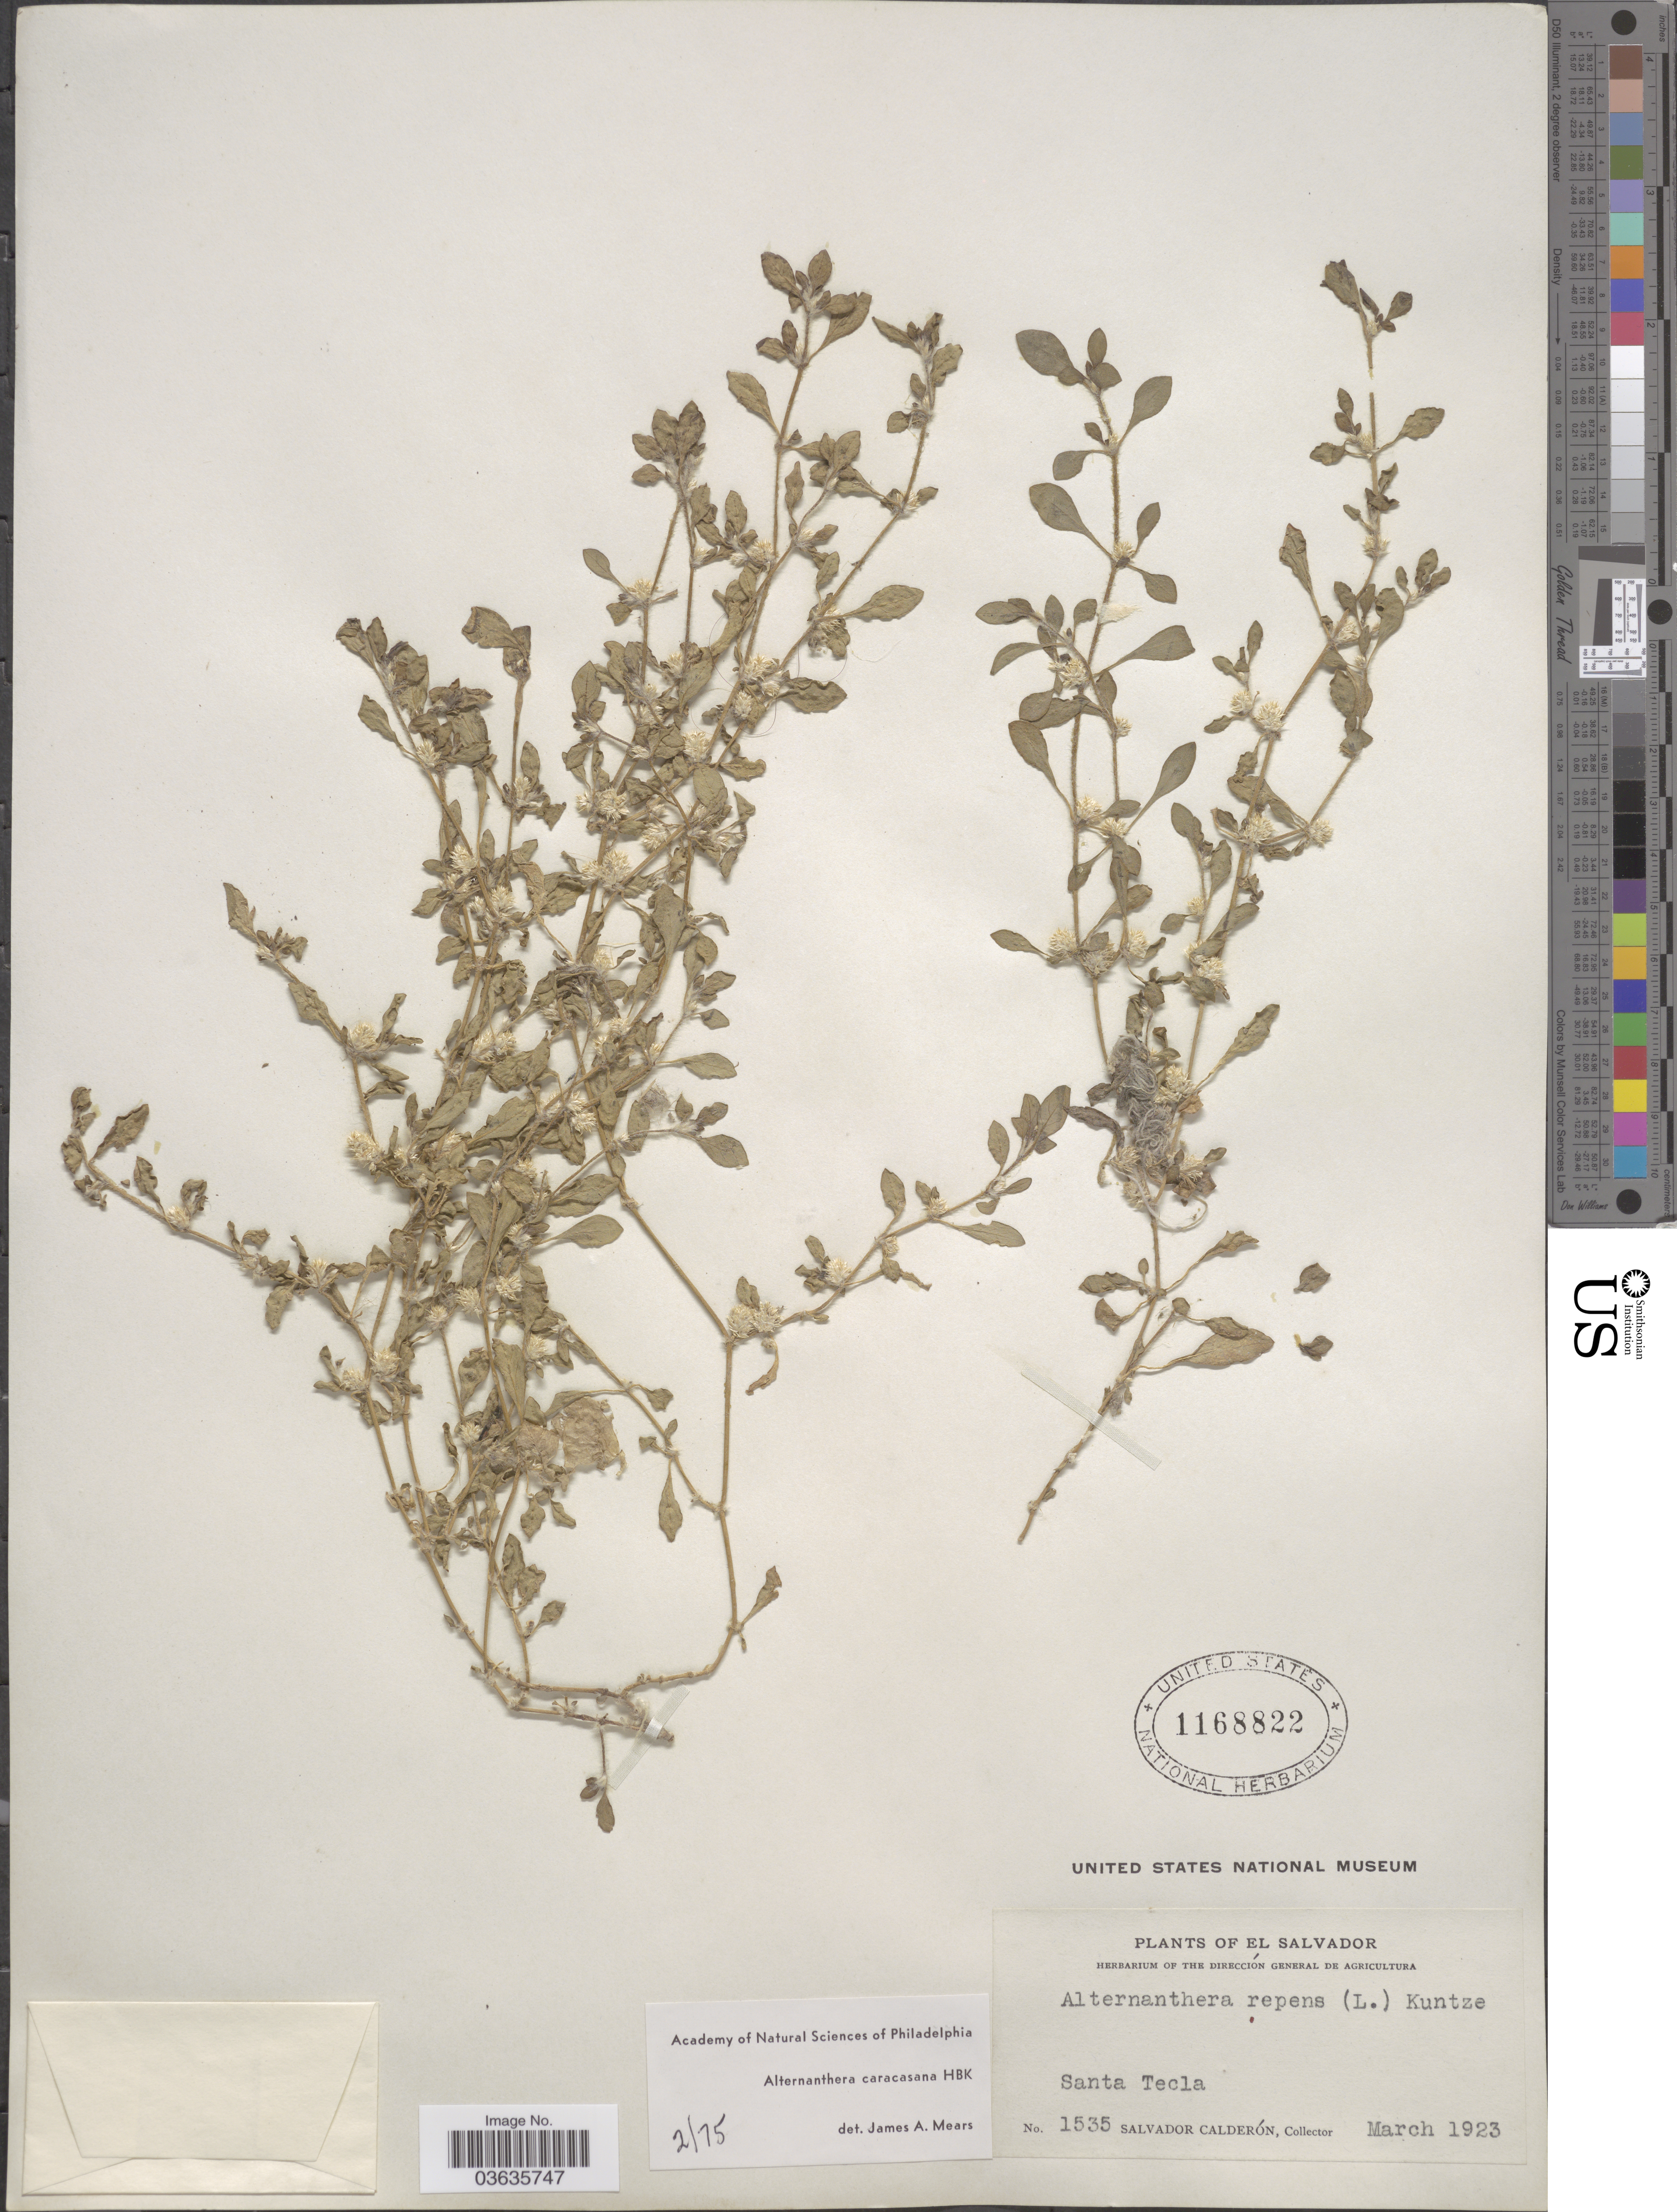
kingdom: Plantae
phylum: Tracheophyta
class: Magnoliopsida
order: Caryophyllales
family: Amaranthaceae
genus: Alternanthera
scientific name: Alternanthera caracasana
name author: Kunth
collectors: S. Calderón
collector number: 1535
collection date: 1923-03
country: El Salvador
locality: Santa Tecla.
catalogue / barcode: US 1168822